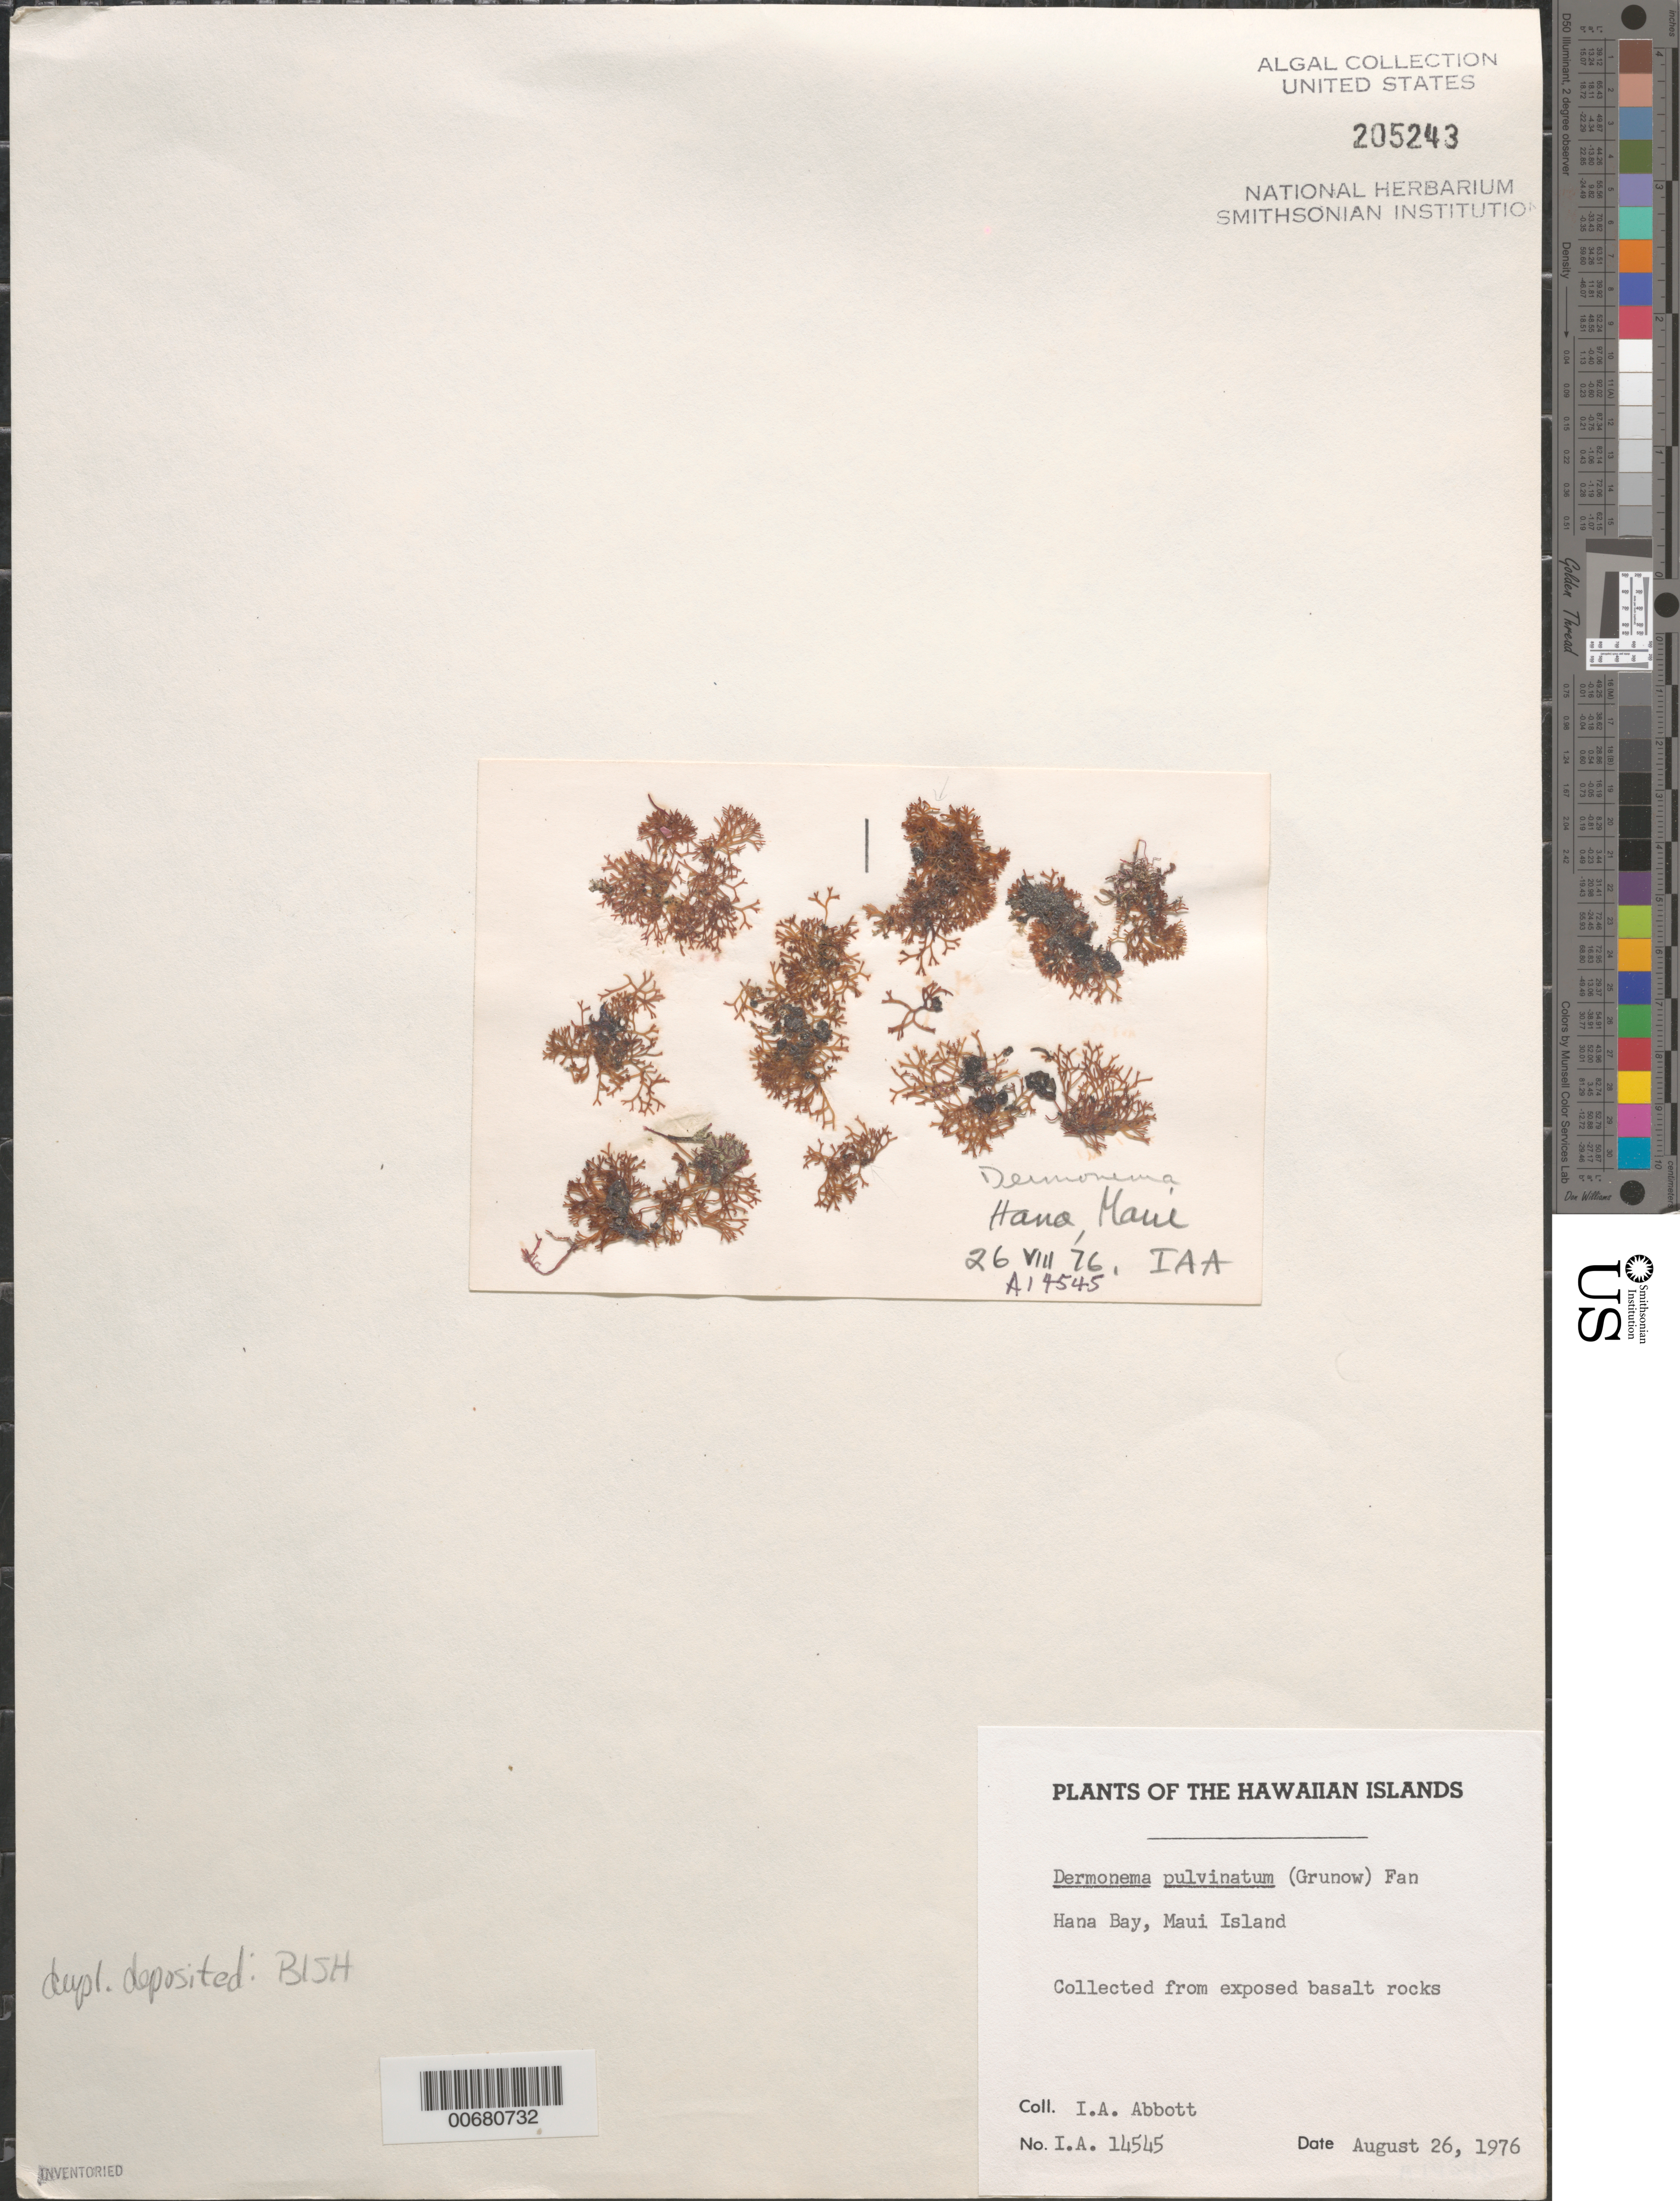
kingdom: Plantae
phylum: Rhodophyta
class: Florideophyceae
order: Nemaliales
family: Liagoraceae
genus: Dermonema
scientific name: Dermonema pulvinatum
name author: (Grunow in) K.C. Fan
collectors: I. A. Abbott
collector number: IAA 14545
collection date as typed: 26 Aug 1976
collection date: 1976-08-26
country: United States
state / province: Hawaii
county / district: Maui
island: Maui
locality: Hana Bay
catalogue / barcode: US 205243